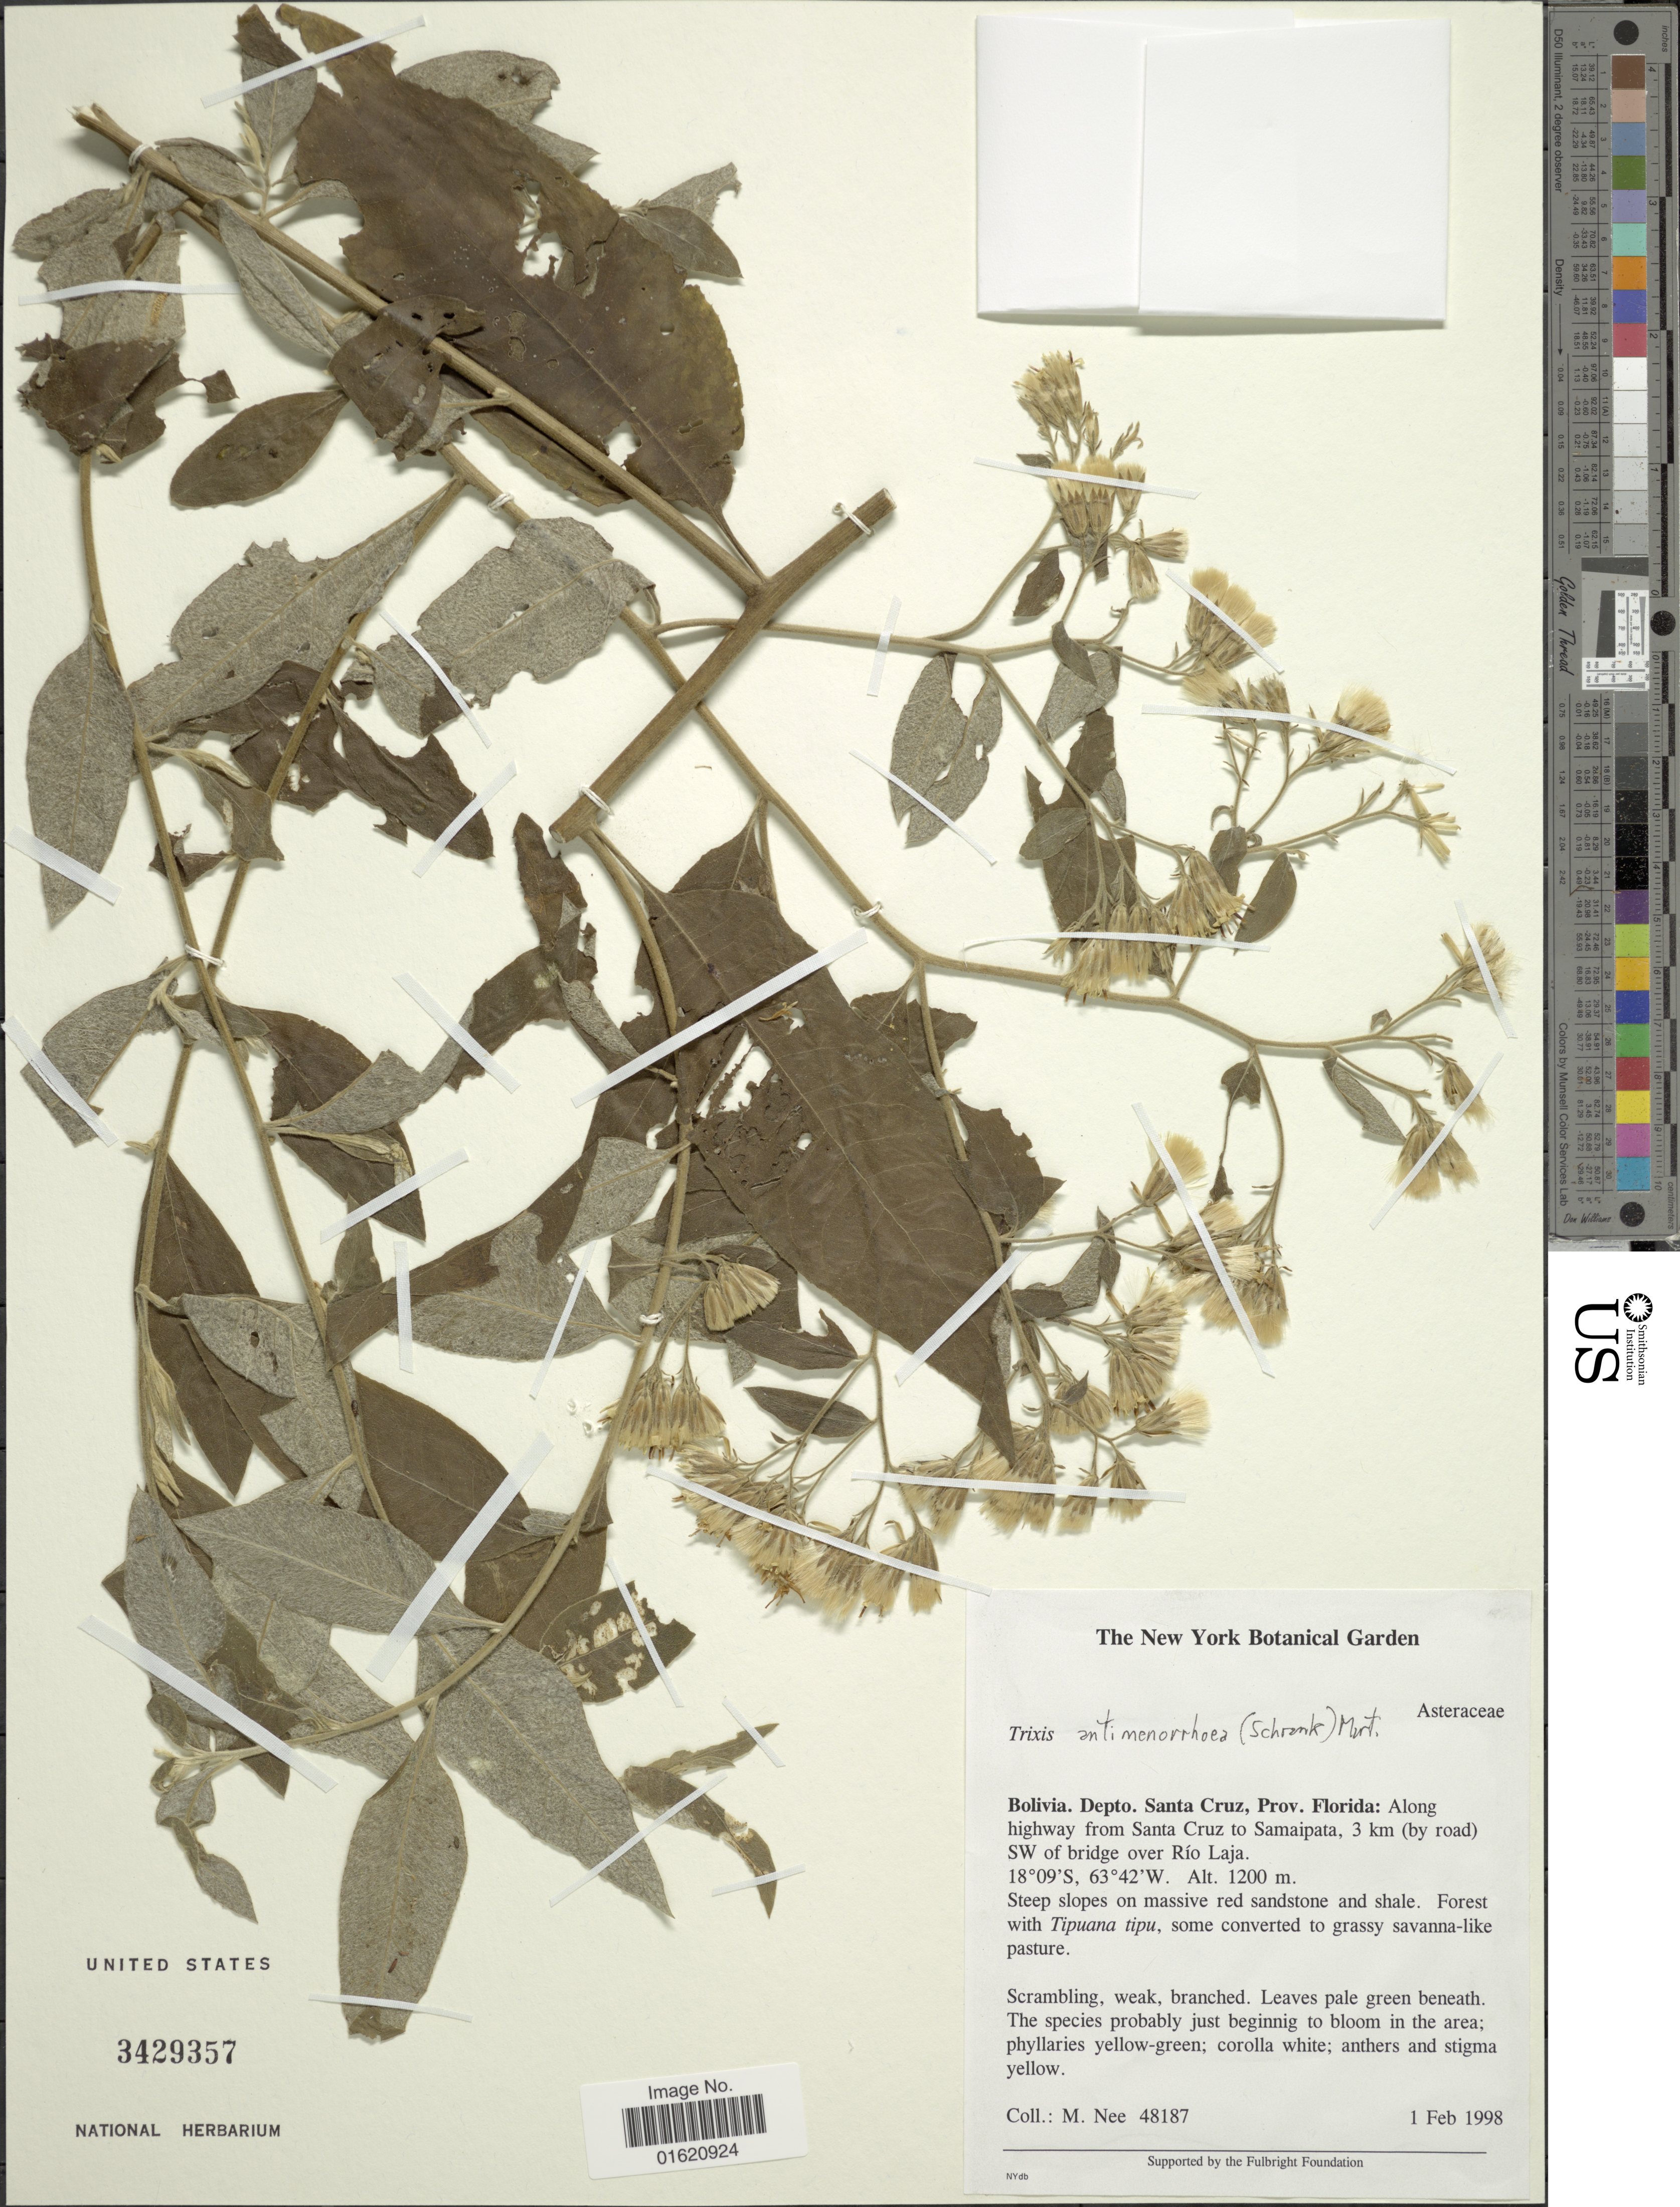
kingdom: Plantae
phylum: Tracheophyta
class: Magnoliopsida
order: Asterales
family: Asteraceae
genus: Trixis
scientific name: Trixis antimenorrhoea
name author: (Schrank) Mart. ex Kuntze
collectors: M. Nee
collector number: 48187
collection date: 1998-02-01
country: Bolivia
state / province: Santa Cruz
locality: Prov. Florida: along highway from Santa Cruz to Samaipata, 3 km (by road) SW of bridge over Río Laja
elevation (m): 1200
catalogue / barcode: US 3429357